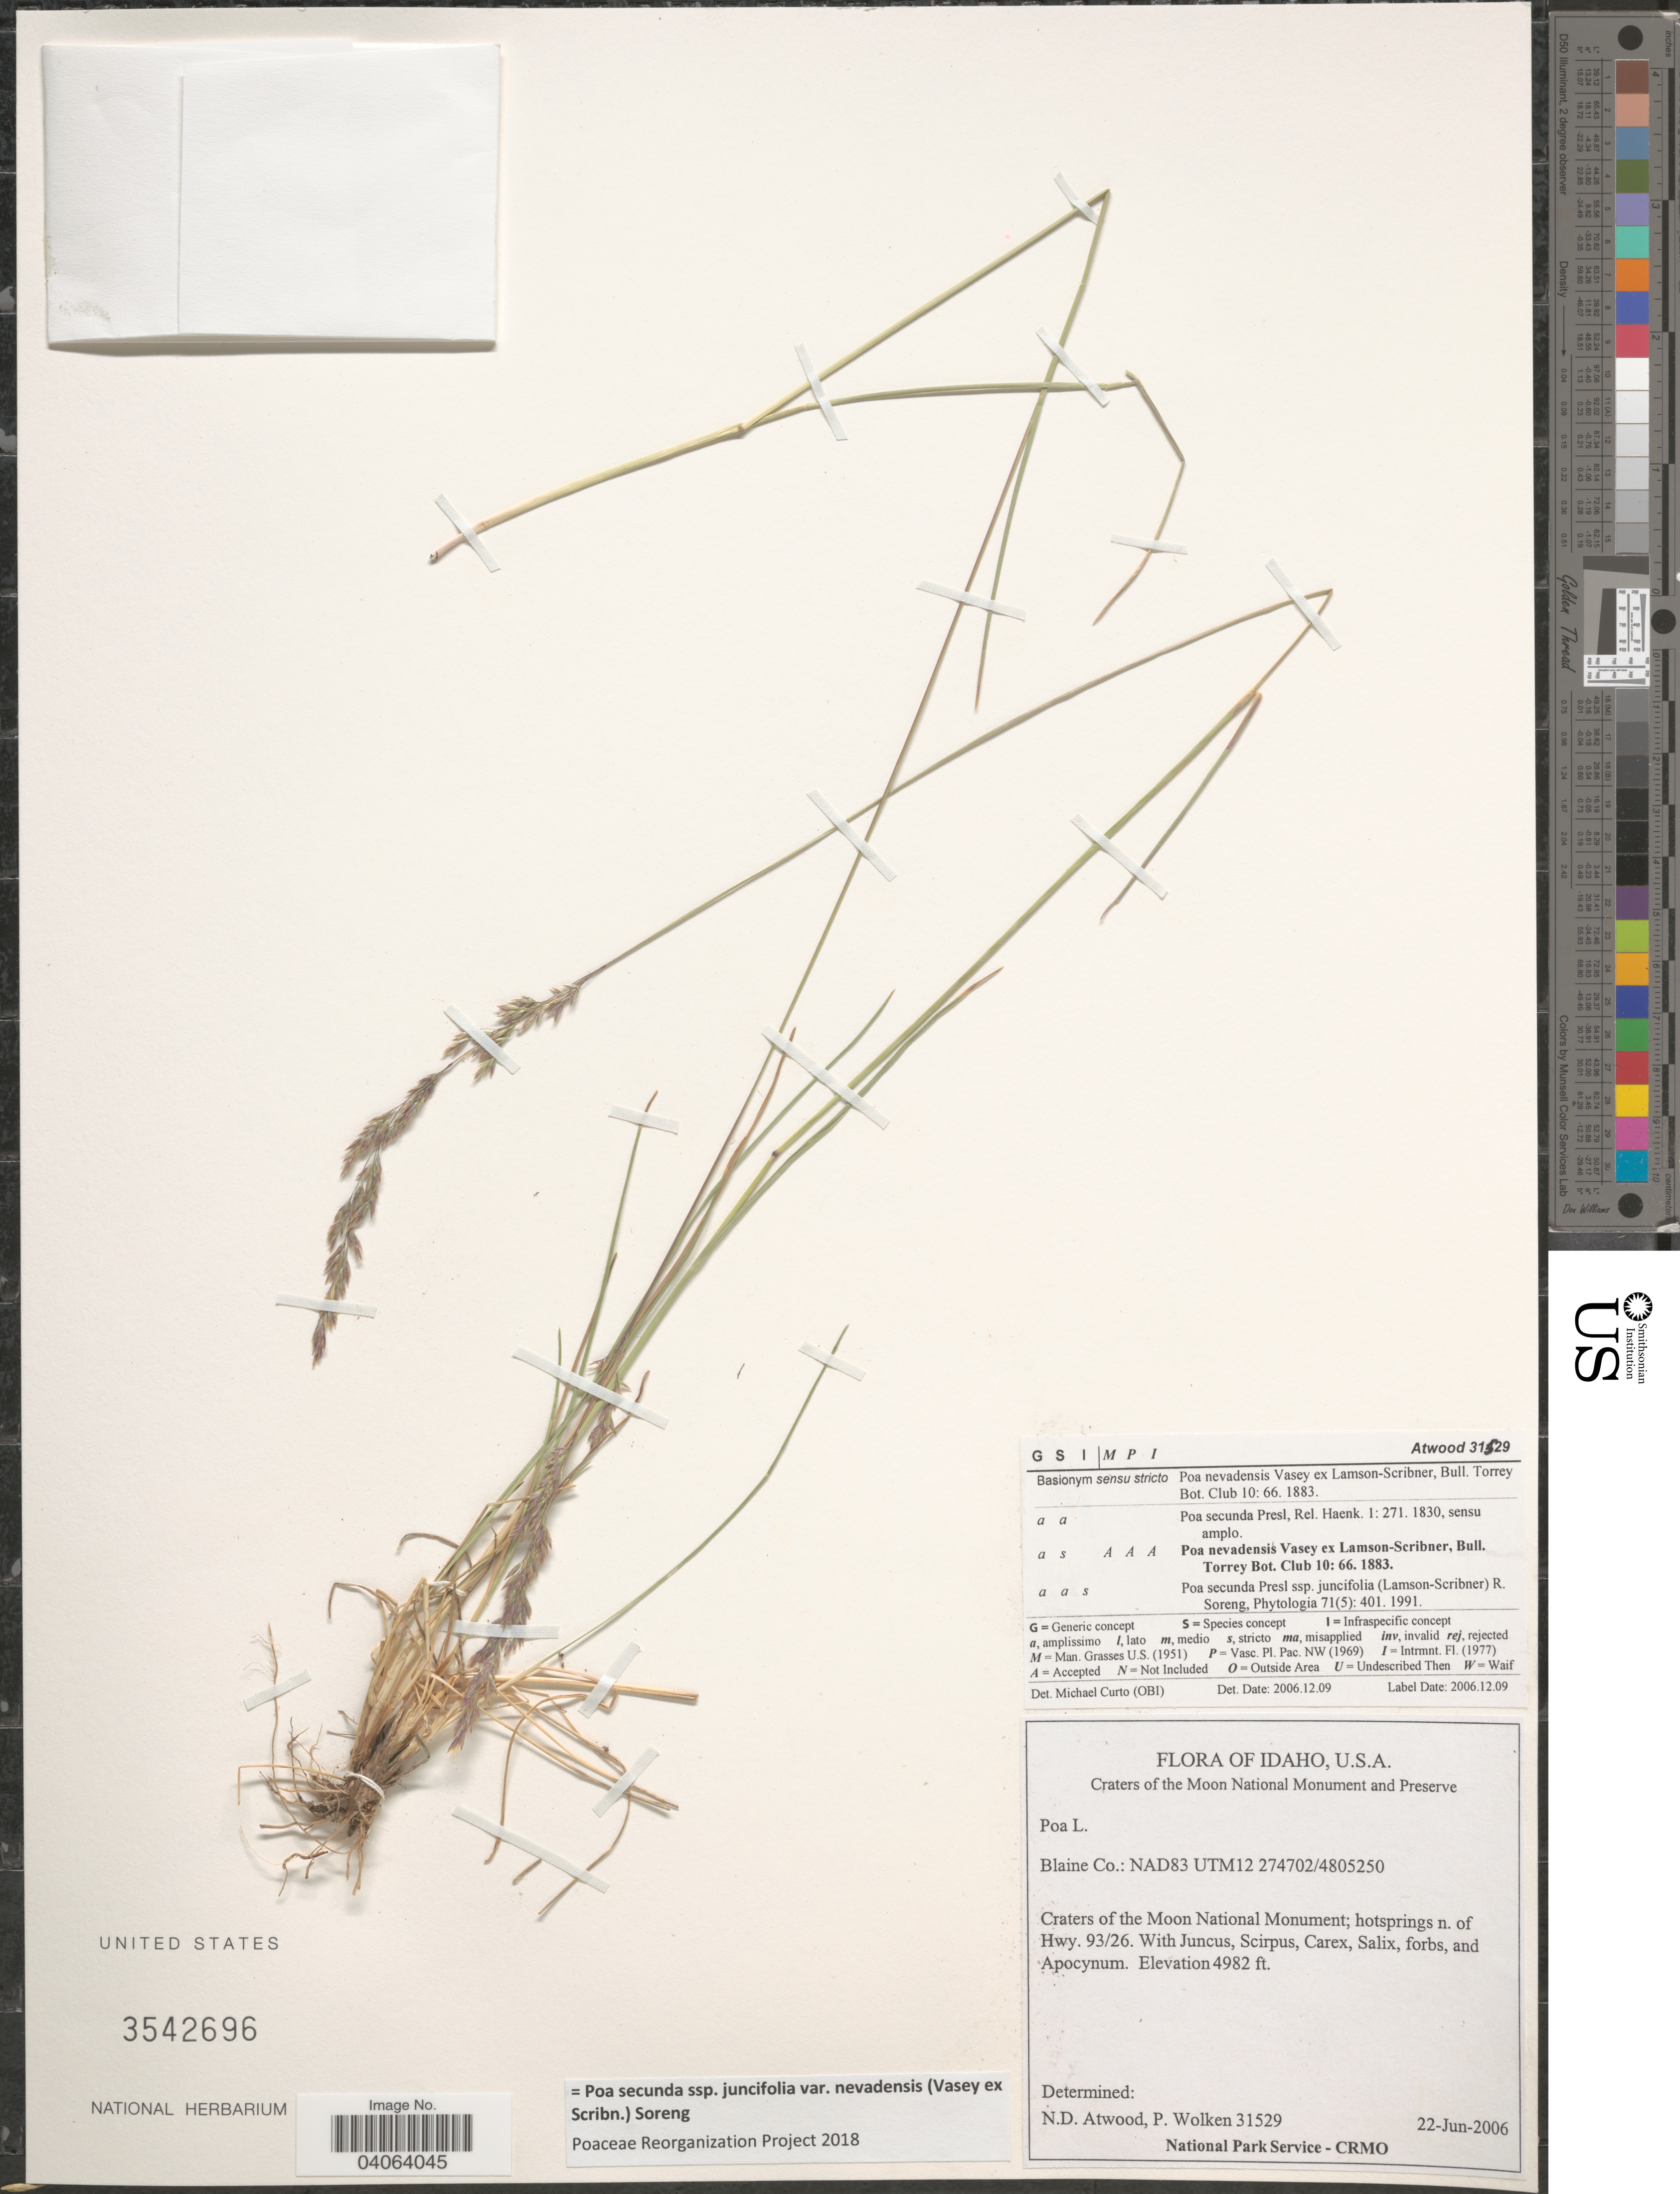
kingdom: Plantae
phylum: Tracheophyta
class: Liliopsida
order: Poales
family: Poaceae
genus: Poa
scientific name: Poa secunda subsp. juncifolia var. nevadensis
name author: (Vasey ex Scribn.) Soreng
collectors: N. Atwood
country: United States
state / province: Idaho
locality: Blaine Co.: NAD83 UTM12 274702/4805250. Craters of the Moon National Monument; hotsprings n. of Hwy. 93/26.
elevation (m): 1519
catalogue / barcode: US 3542696